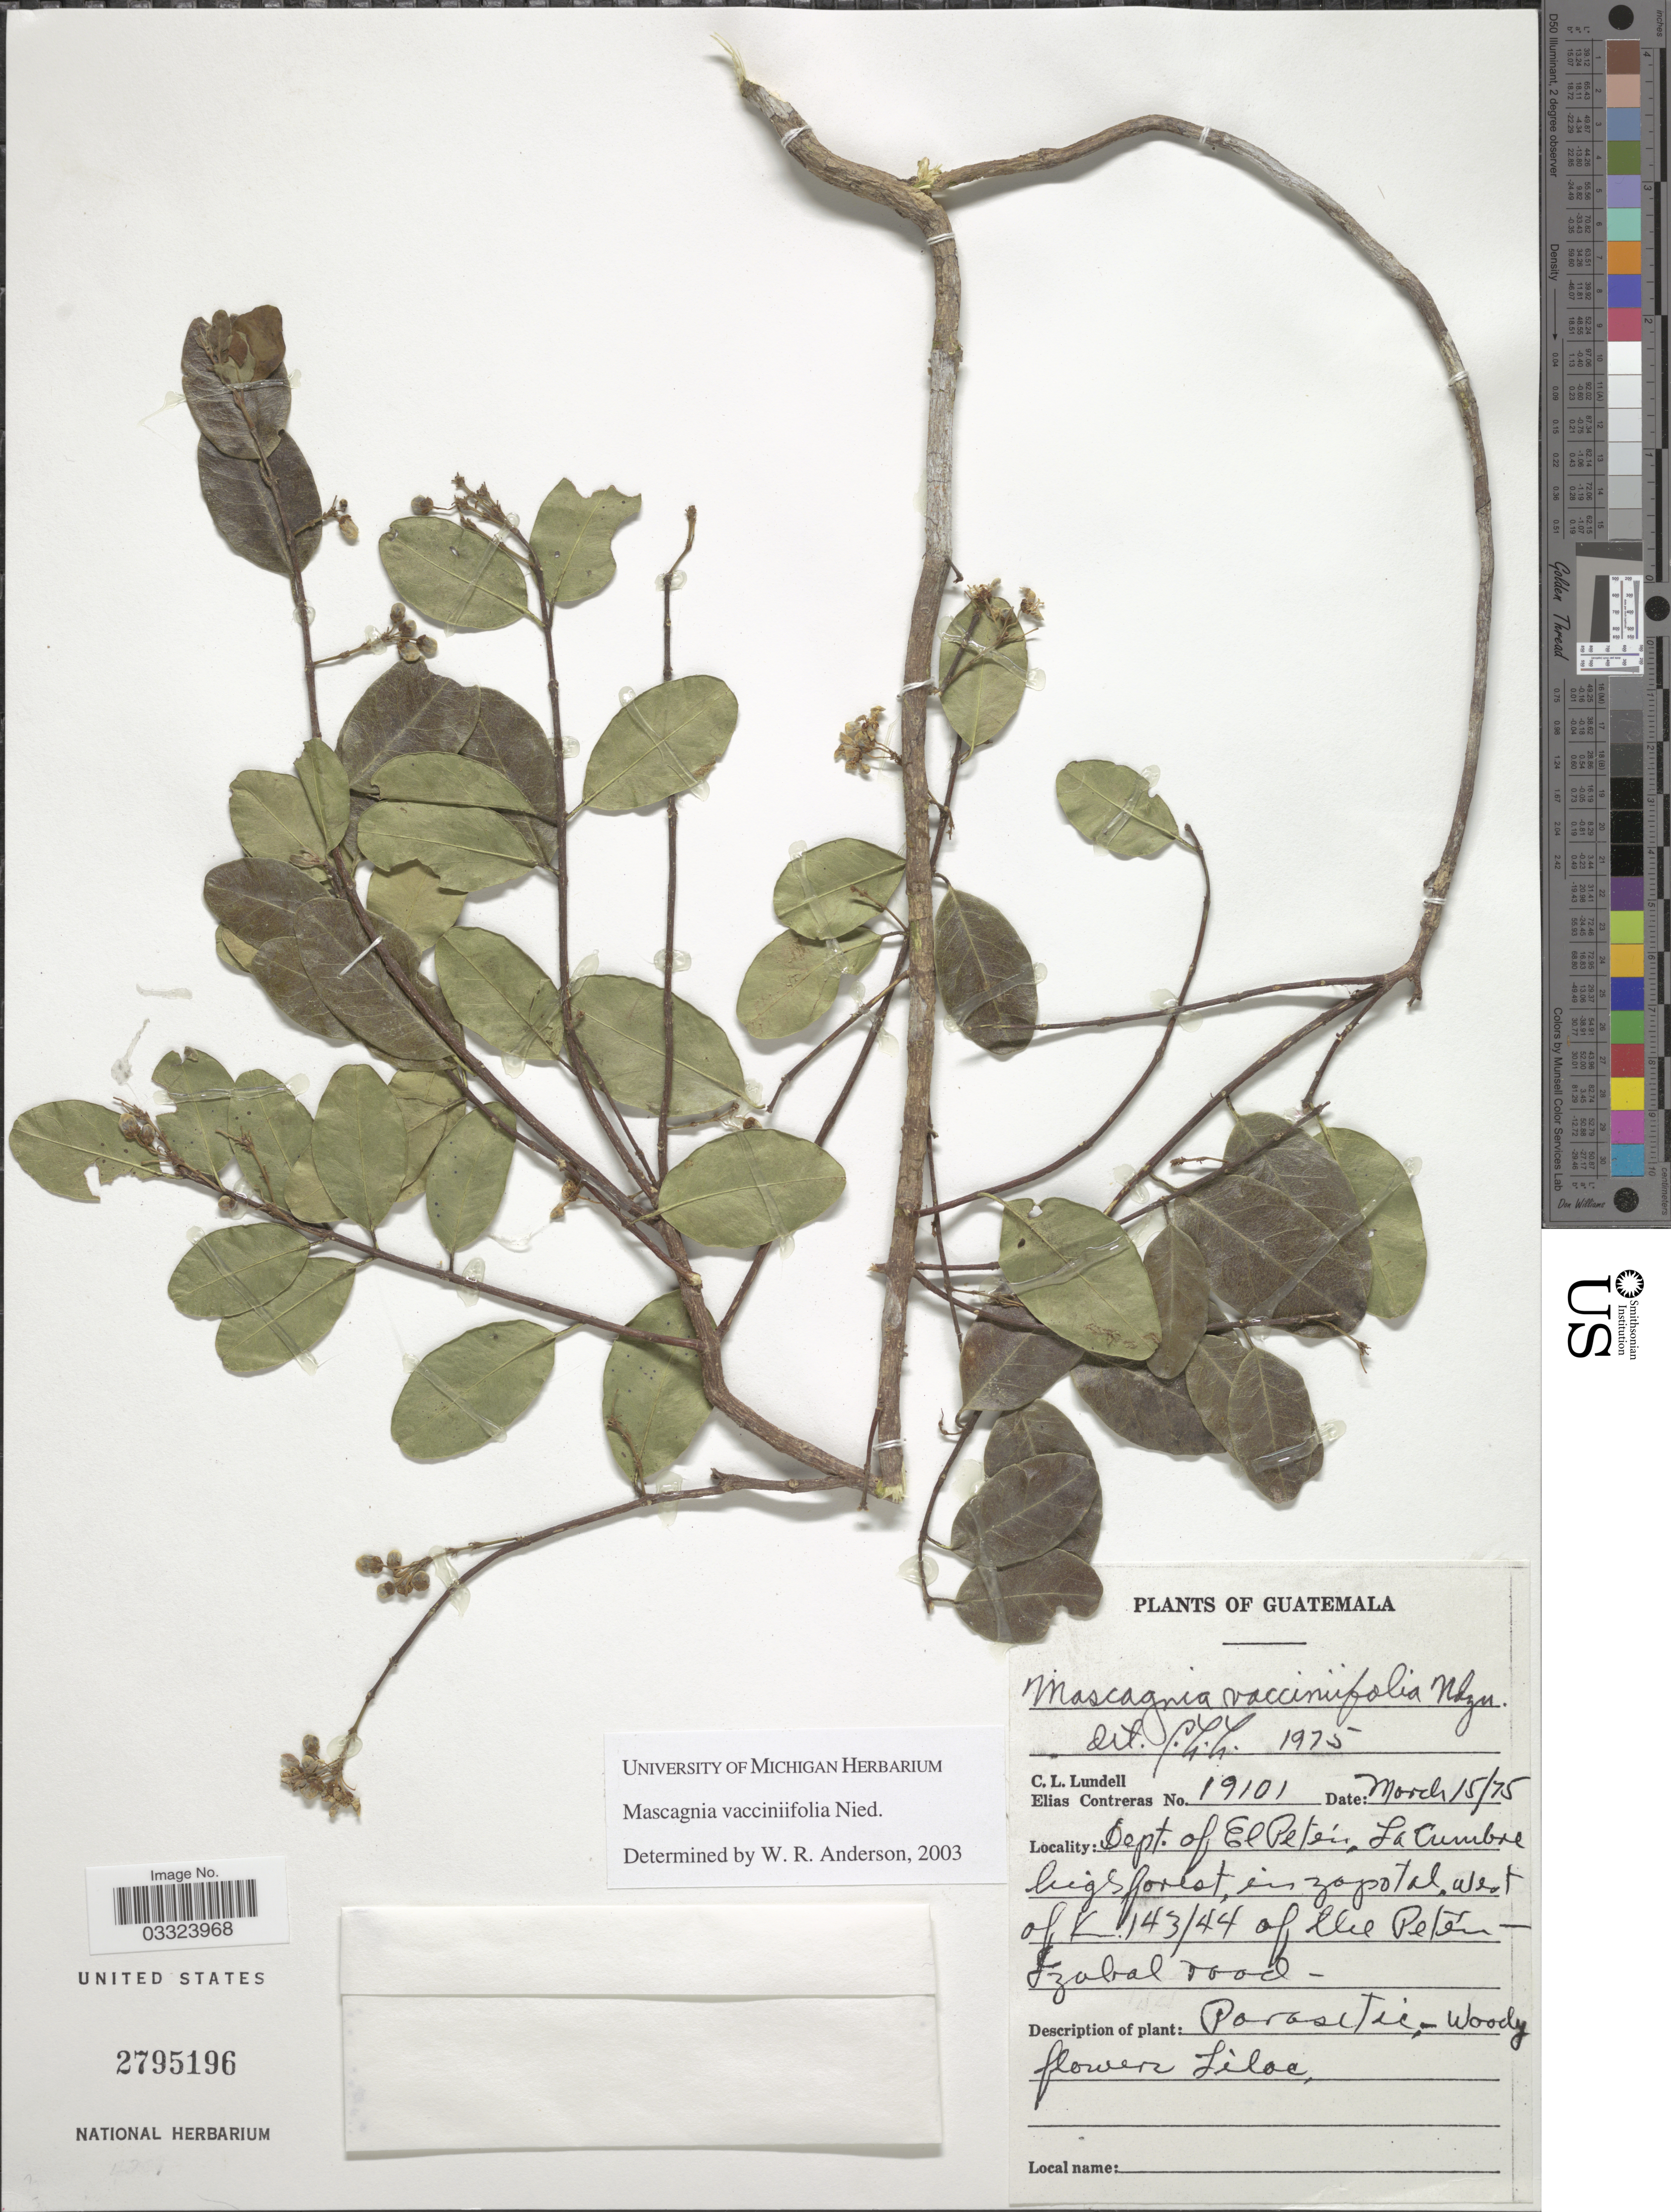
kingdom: Plantae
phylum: Tracheophyta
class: Magnoliopsida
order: Malpighiales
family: Malpighiaceae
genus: Mascagnia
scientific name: Mascagnia vacciniifolia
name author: Nied.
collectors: C. L. Lundell & E. Contreras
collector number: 19101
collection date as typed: Transcribed d/m/y: 15/3/75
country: Guatemala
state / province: El Petén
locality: Dept. of El Petén, La Cumbre high forest in zapotal west of K 143/44 of the Petén-Izabal road.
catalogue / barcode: US 2795196